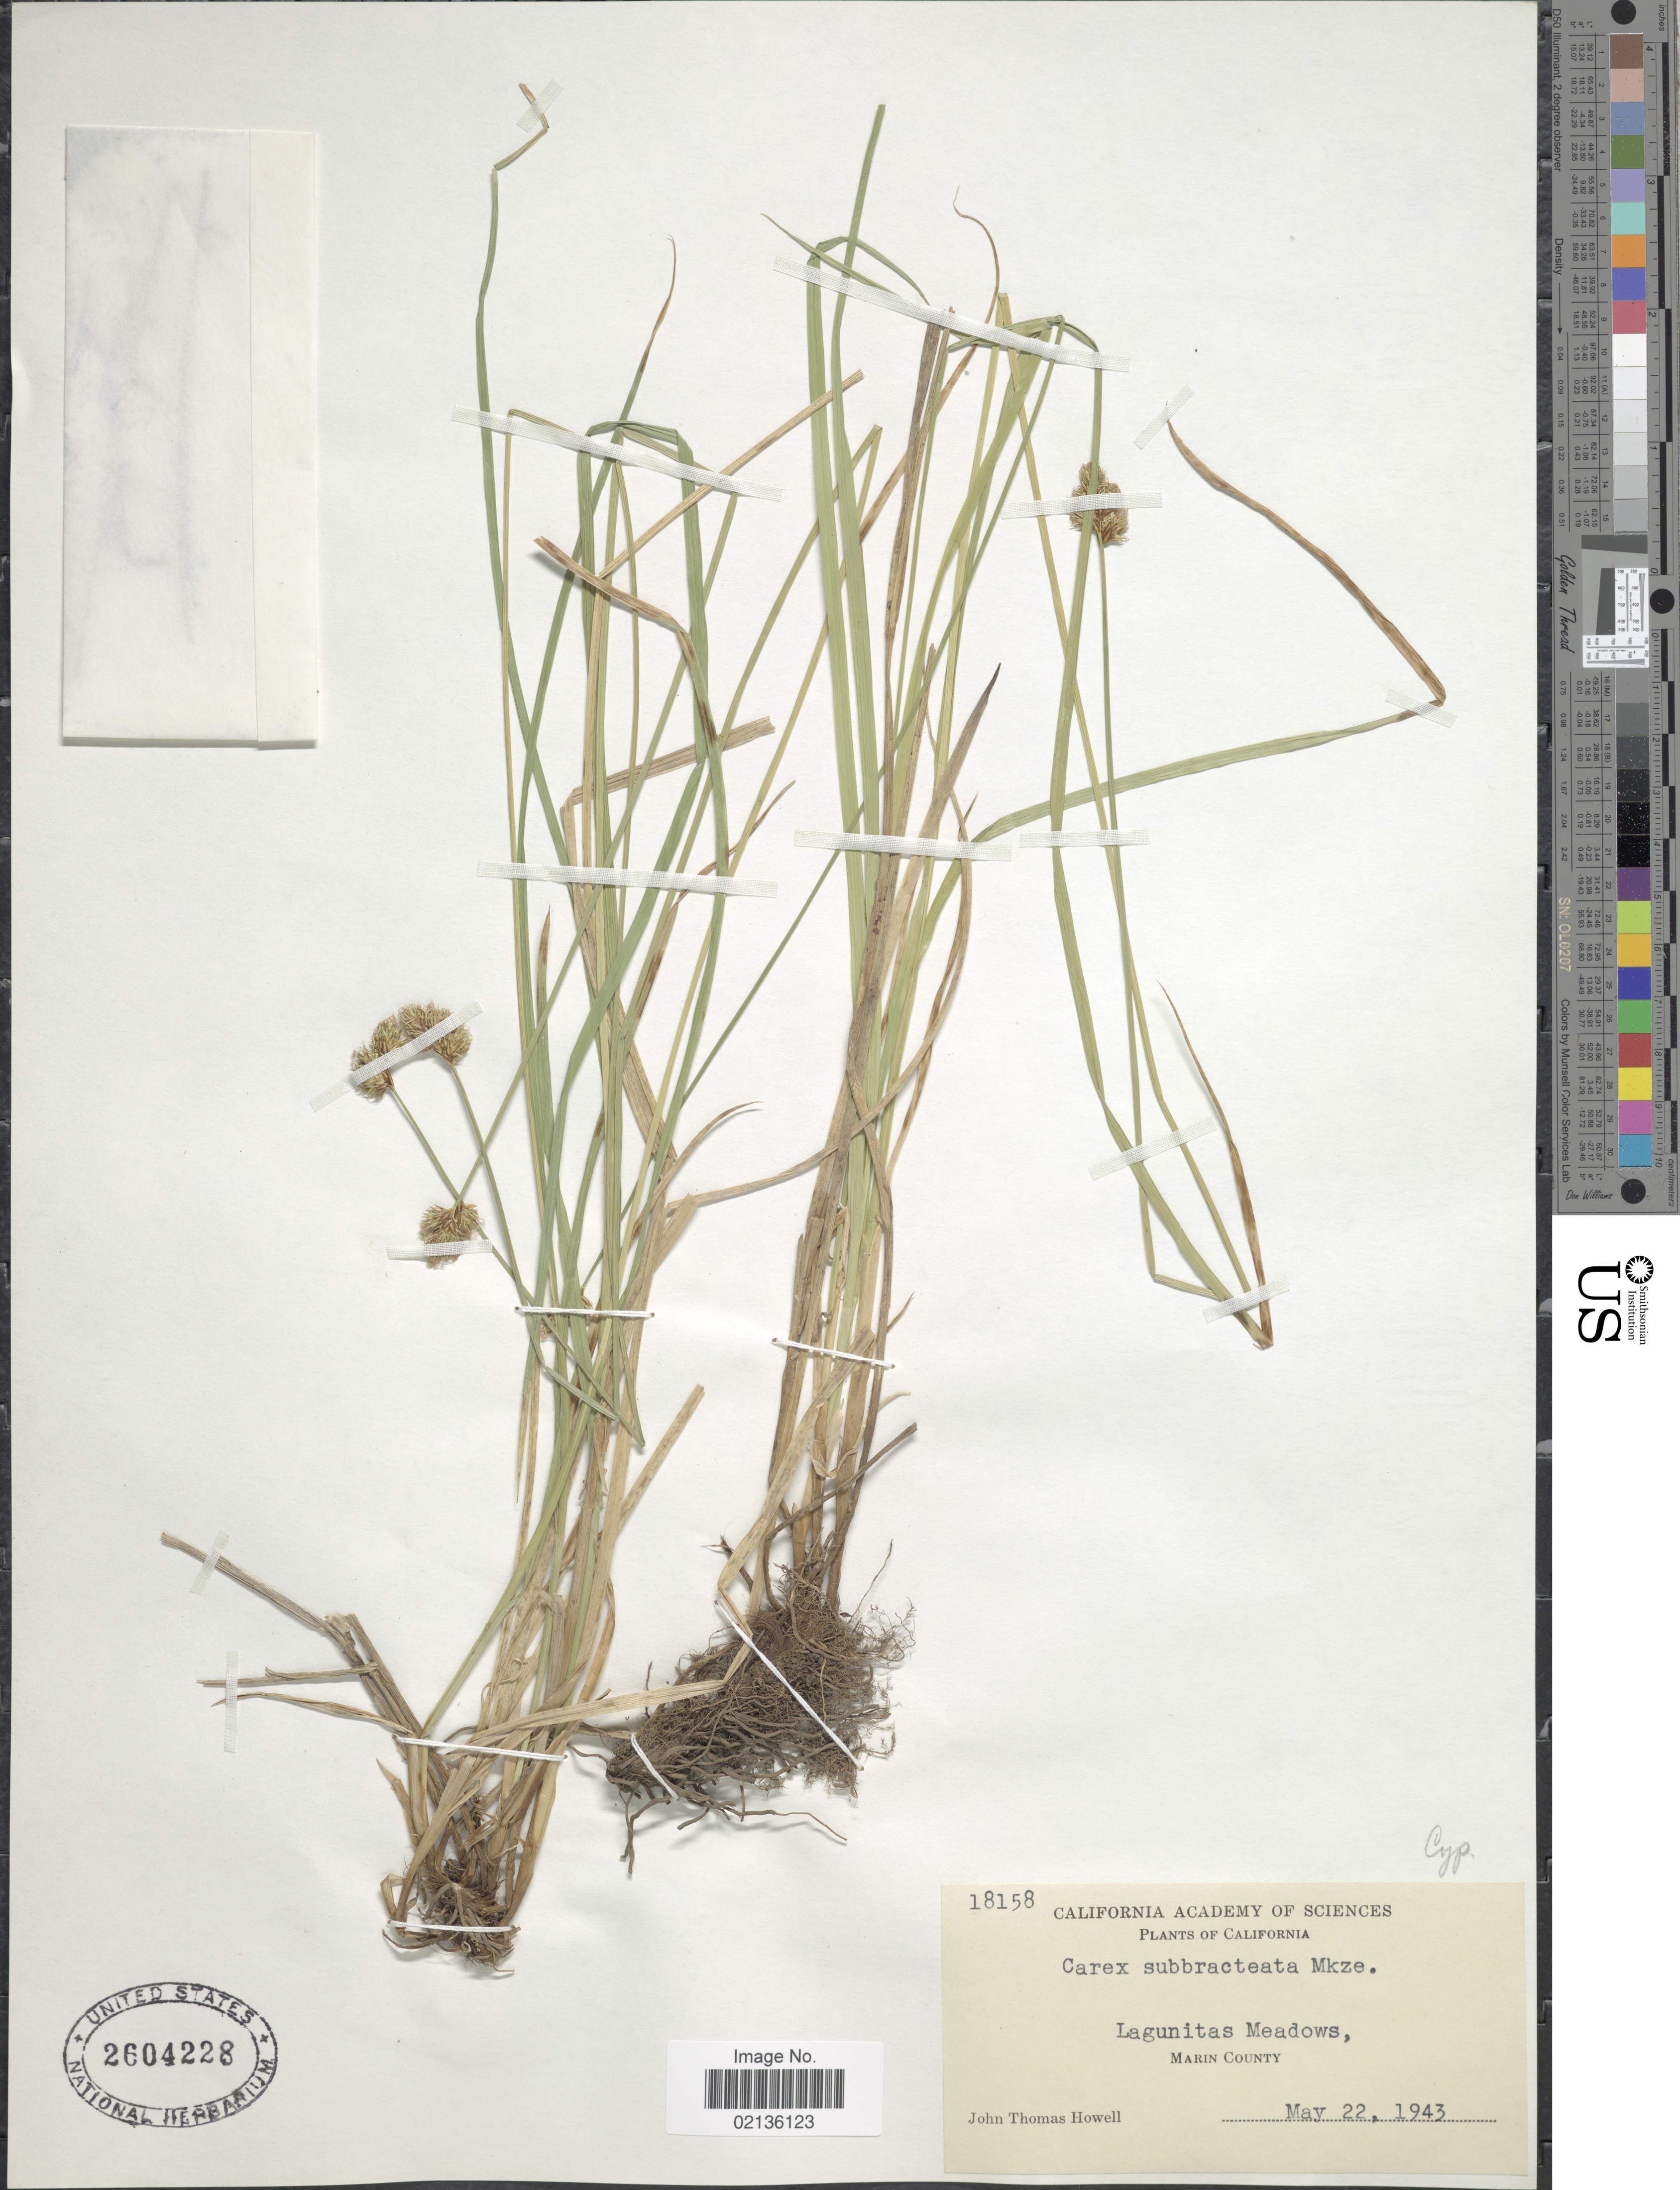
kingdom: Plantae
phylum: Tracheophyta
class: Liliopsida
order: Poales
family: Cyperaceae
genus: Carex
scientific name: Carex subbracteata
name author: Mack.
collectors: J. T. Howell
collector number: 18158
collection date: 1943-05-22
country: United States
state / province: California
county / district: Marin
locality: Lagunitas Meadows, Marin County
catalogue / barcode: US 2604228